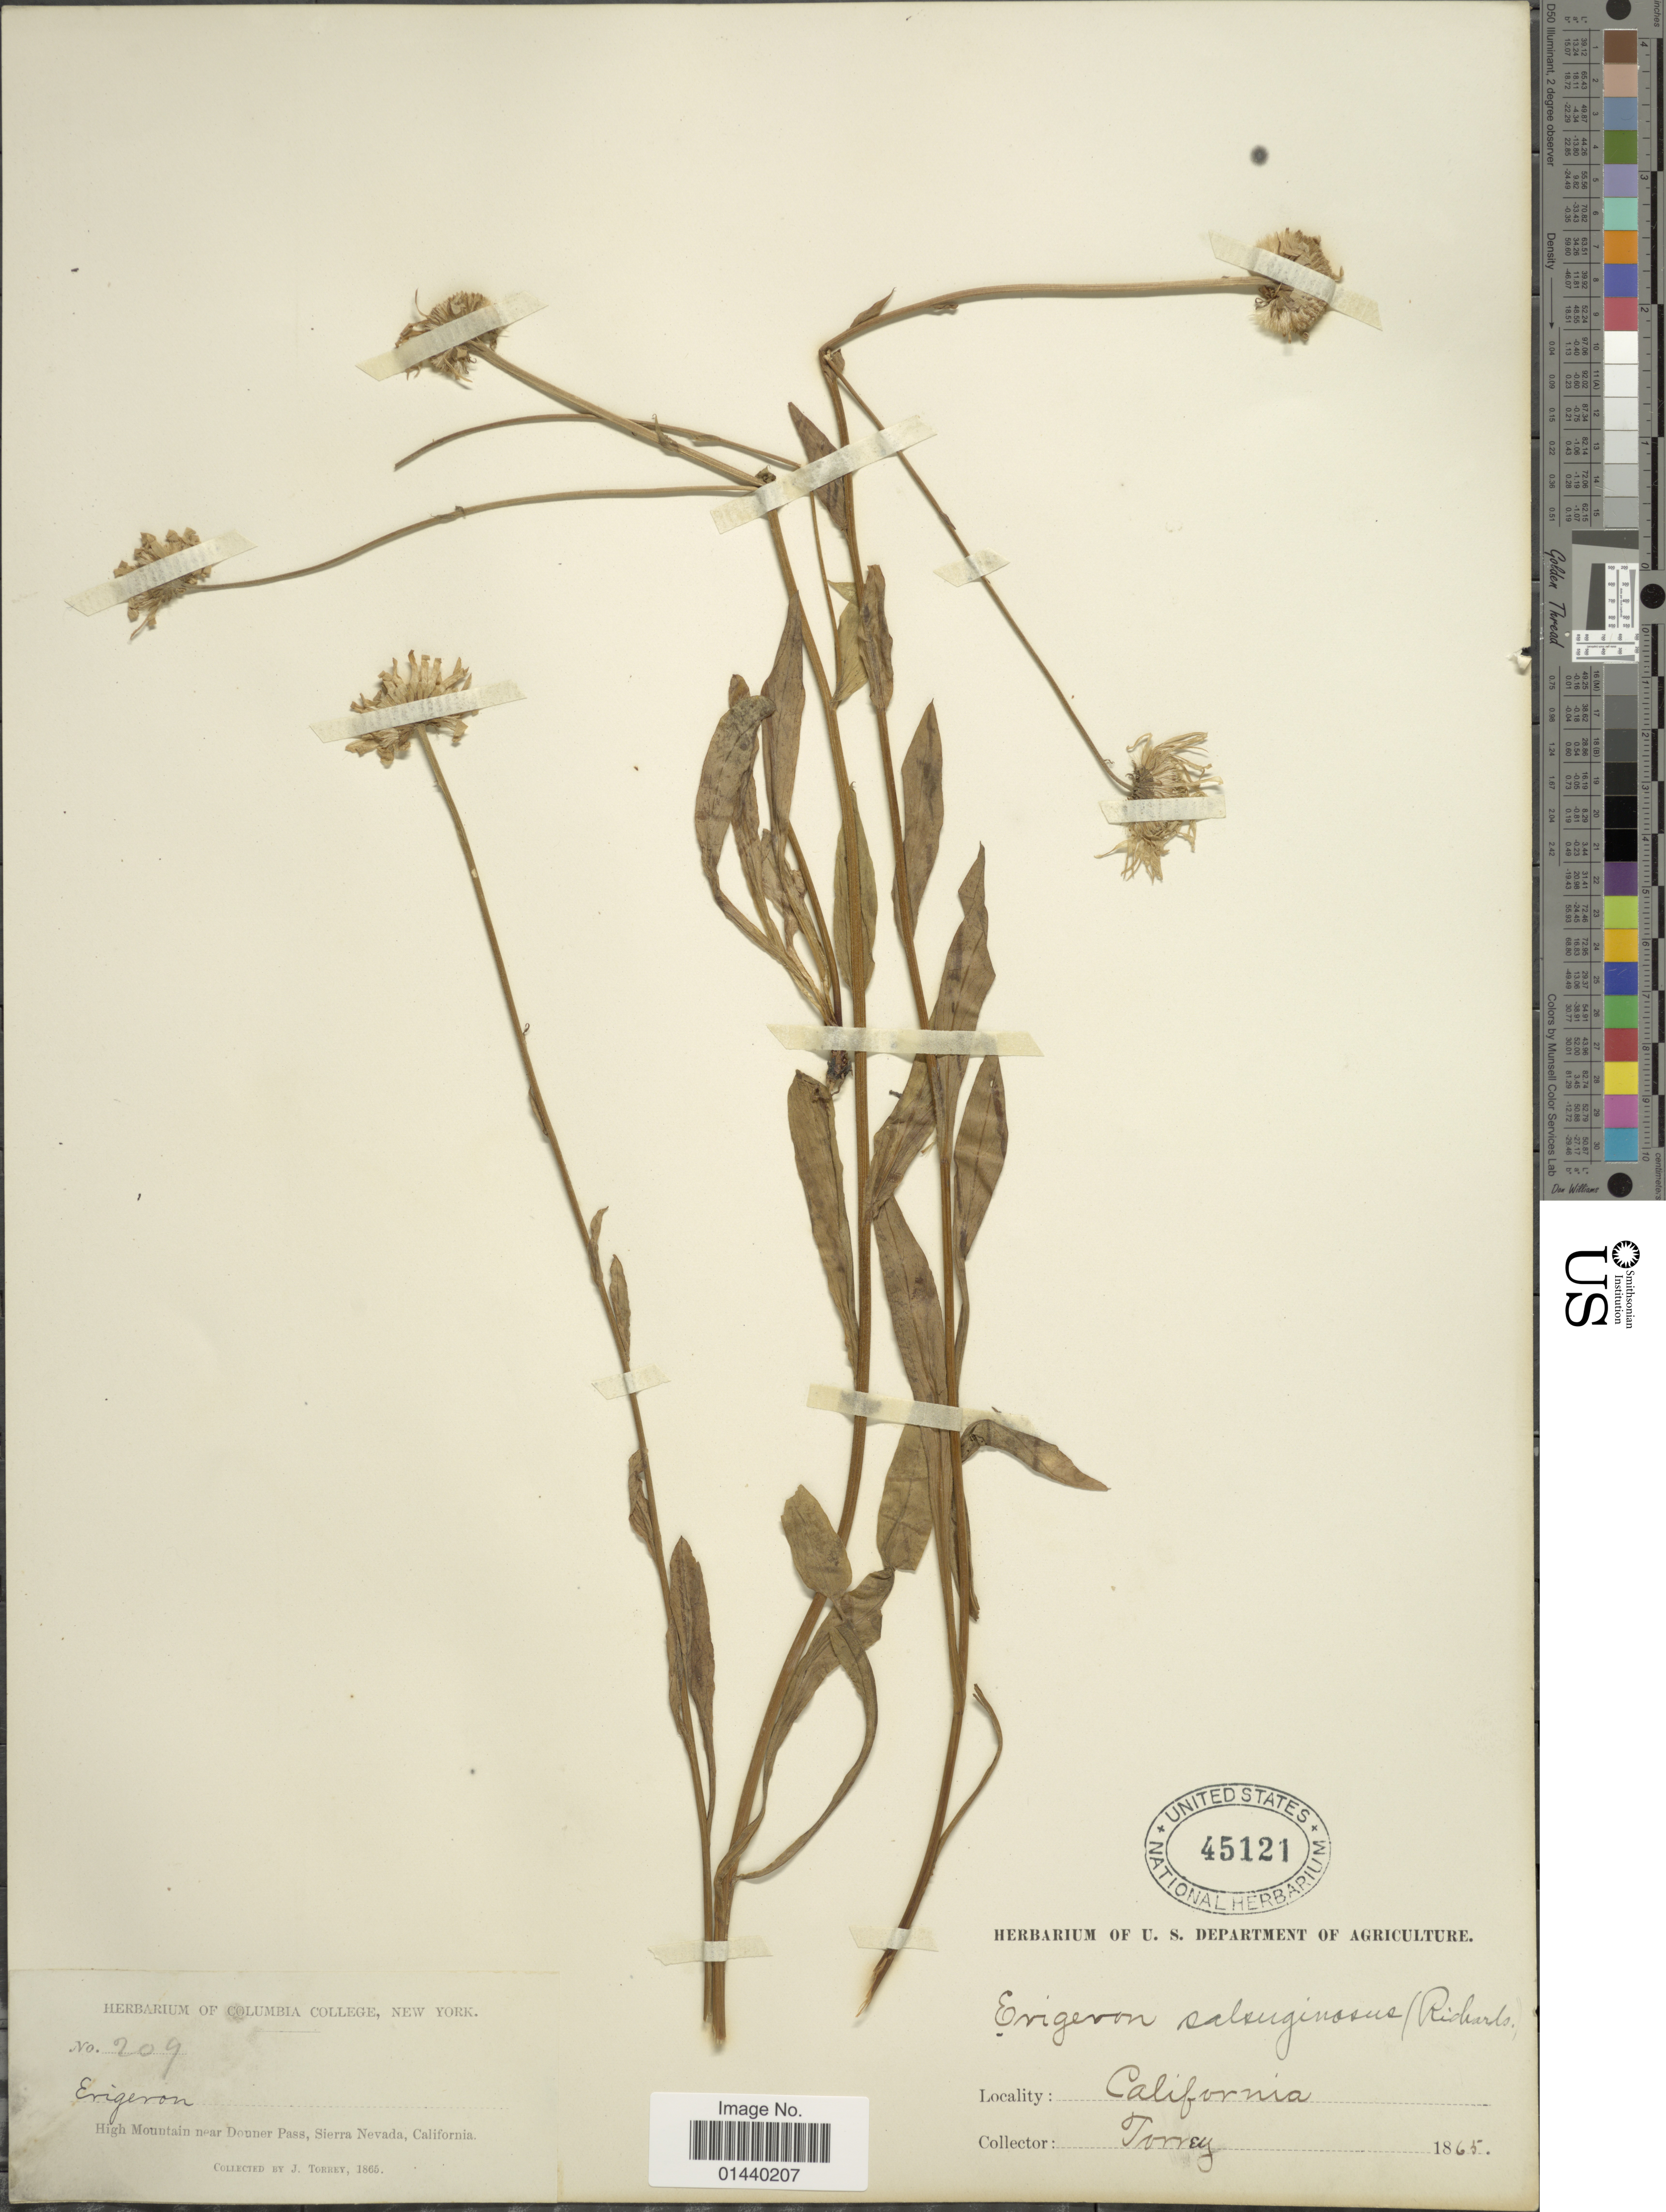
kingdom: Plantae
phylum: Tracheophyta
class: Magnoliopsida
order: Asterales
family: Asteraceae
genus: Erigeron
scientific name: Erigeron salsuginosus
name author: (Richardson ex R. Br.) A. Gray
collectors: J. Torrey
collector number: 209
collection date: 1865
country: United States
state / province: California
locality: High Mountain near Deumer Pass, Sierra Nevada.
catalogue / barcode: US 45121